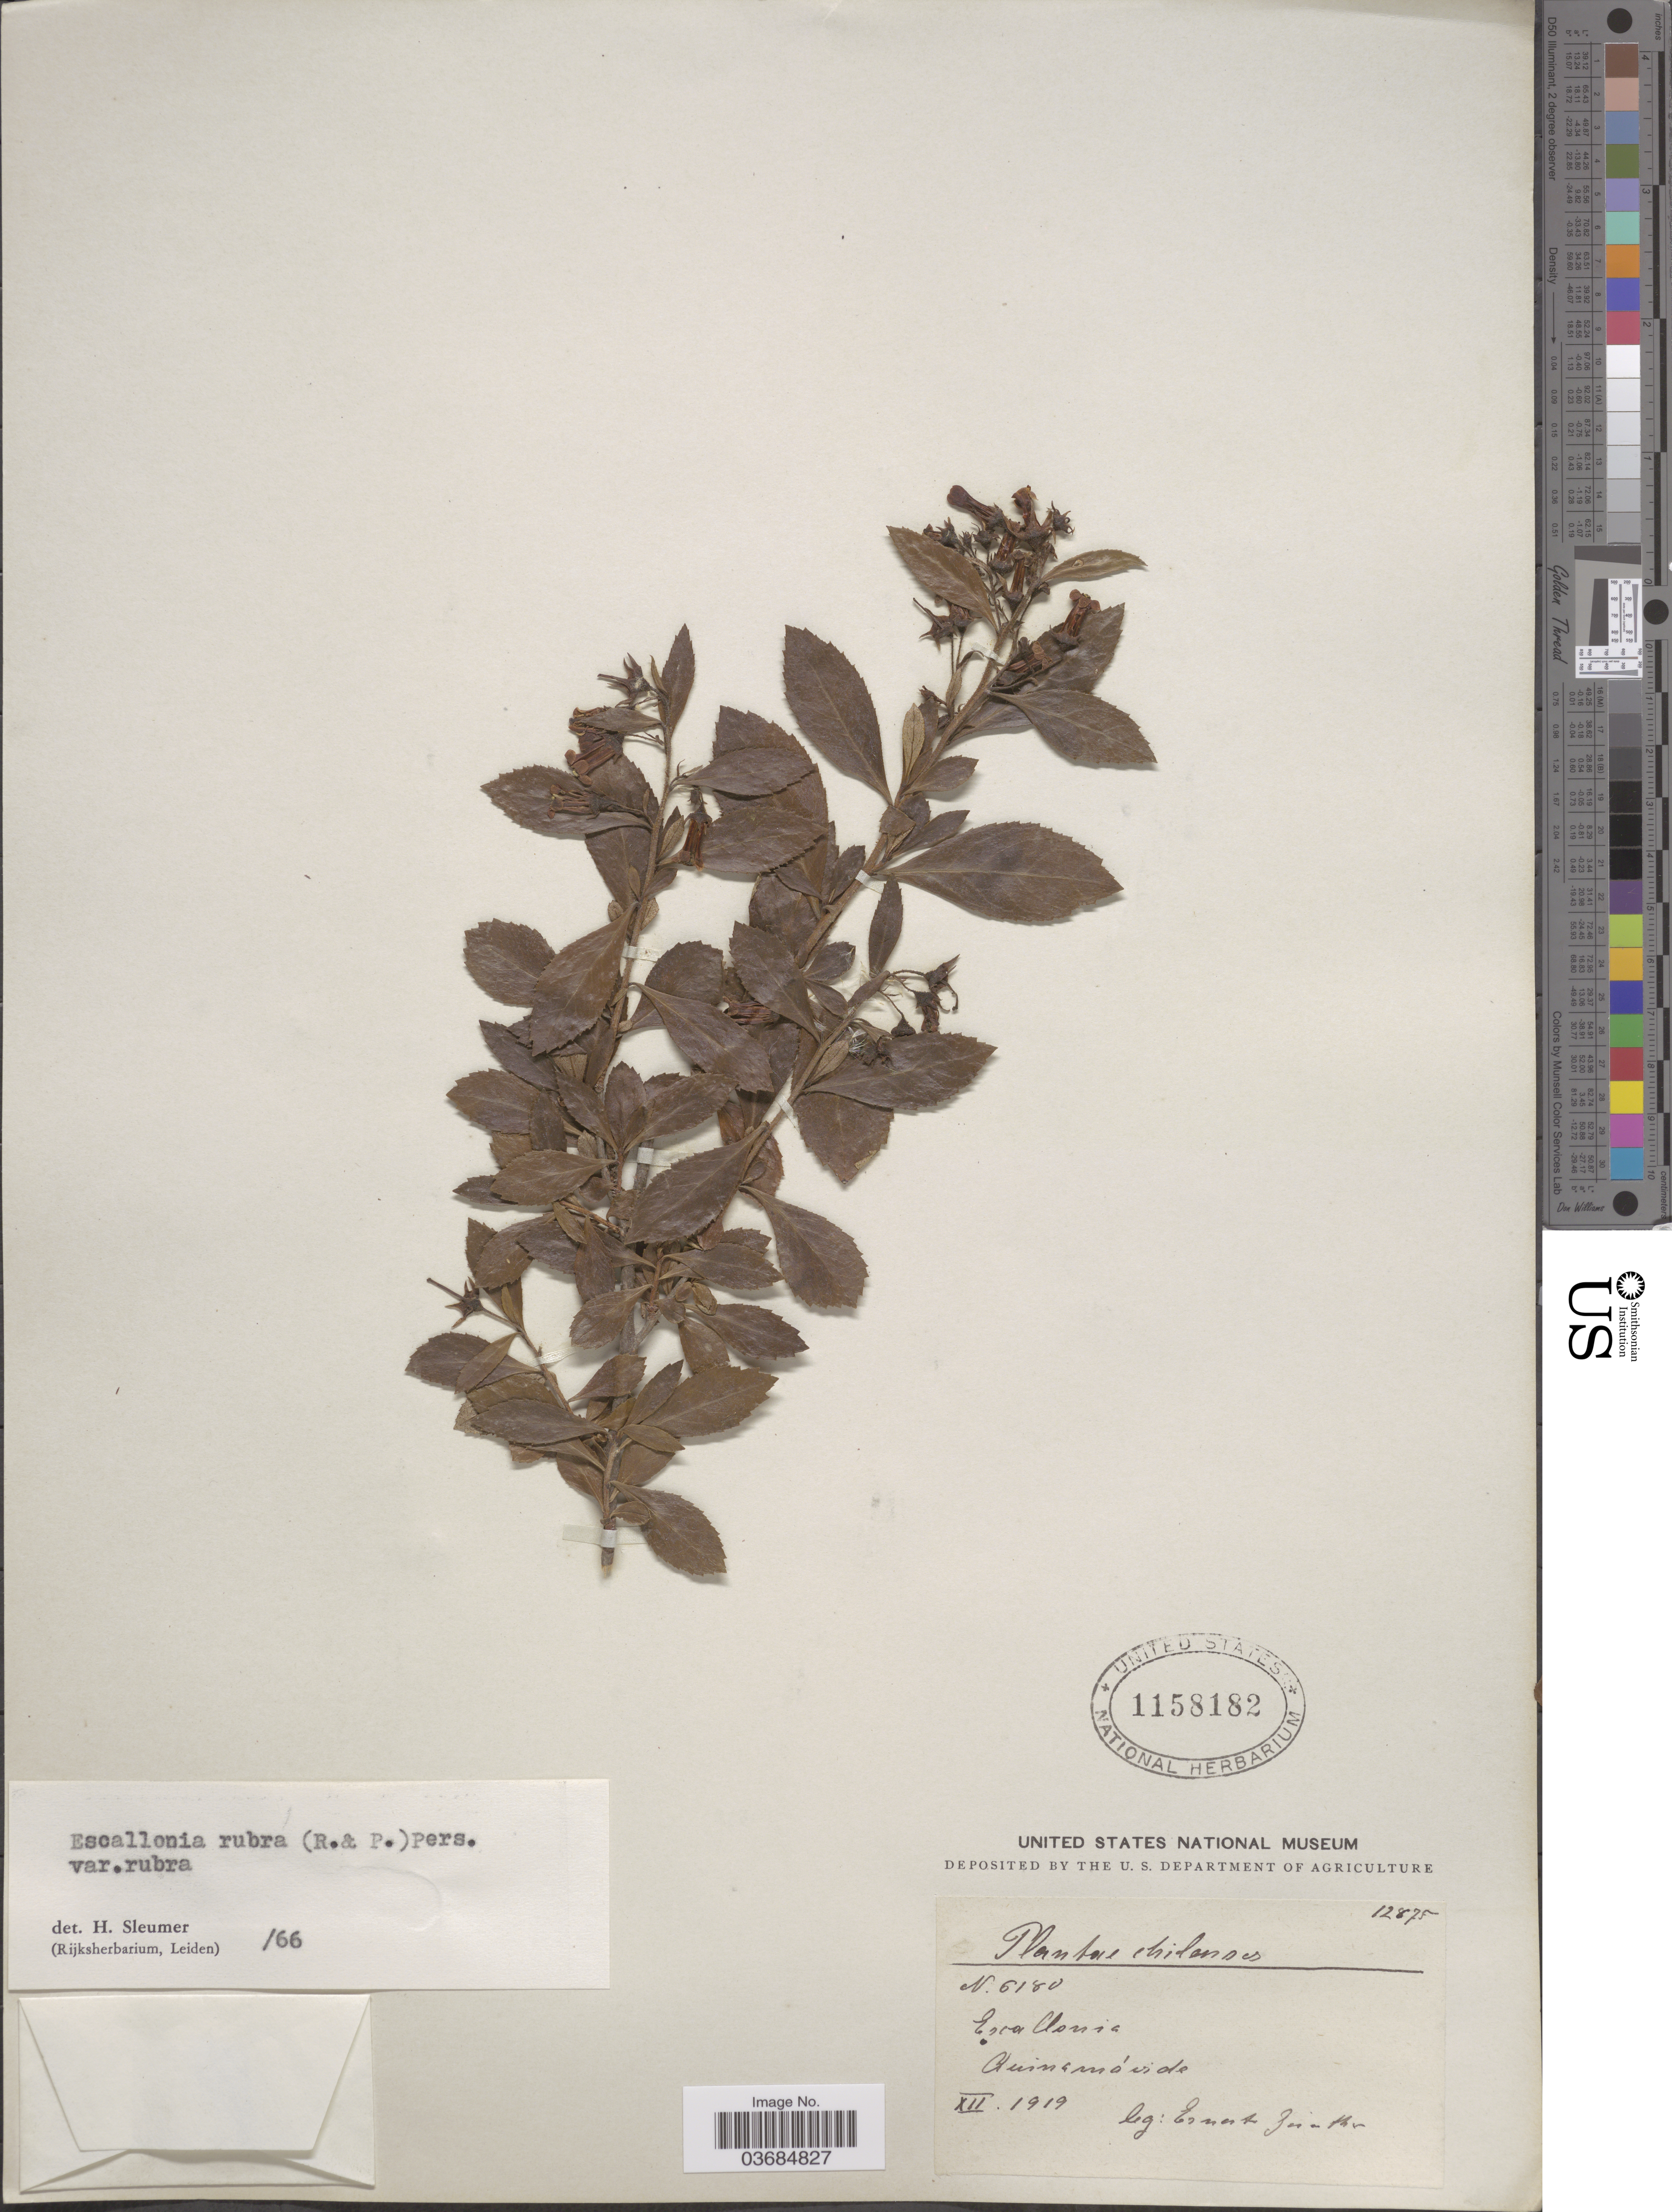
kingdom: Plantae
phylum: Tracheophyta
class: Magnoliopsida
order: Escalloniales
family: Escalloniaceae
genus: Escallonia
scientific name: Escallonia rubra var. rubra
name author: (Ruiz & Pav.) Pers.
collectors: E. Gunther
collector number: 6180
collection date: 1919-12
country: Chile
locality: Quinamávida.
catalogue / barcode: US 1158182